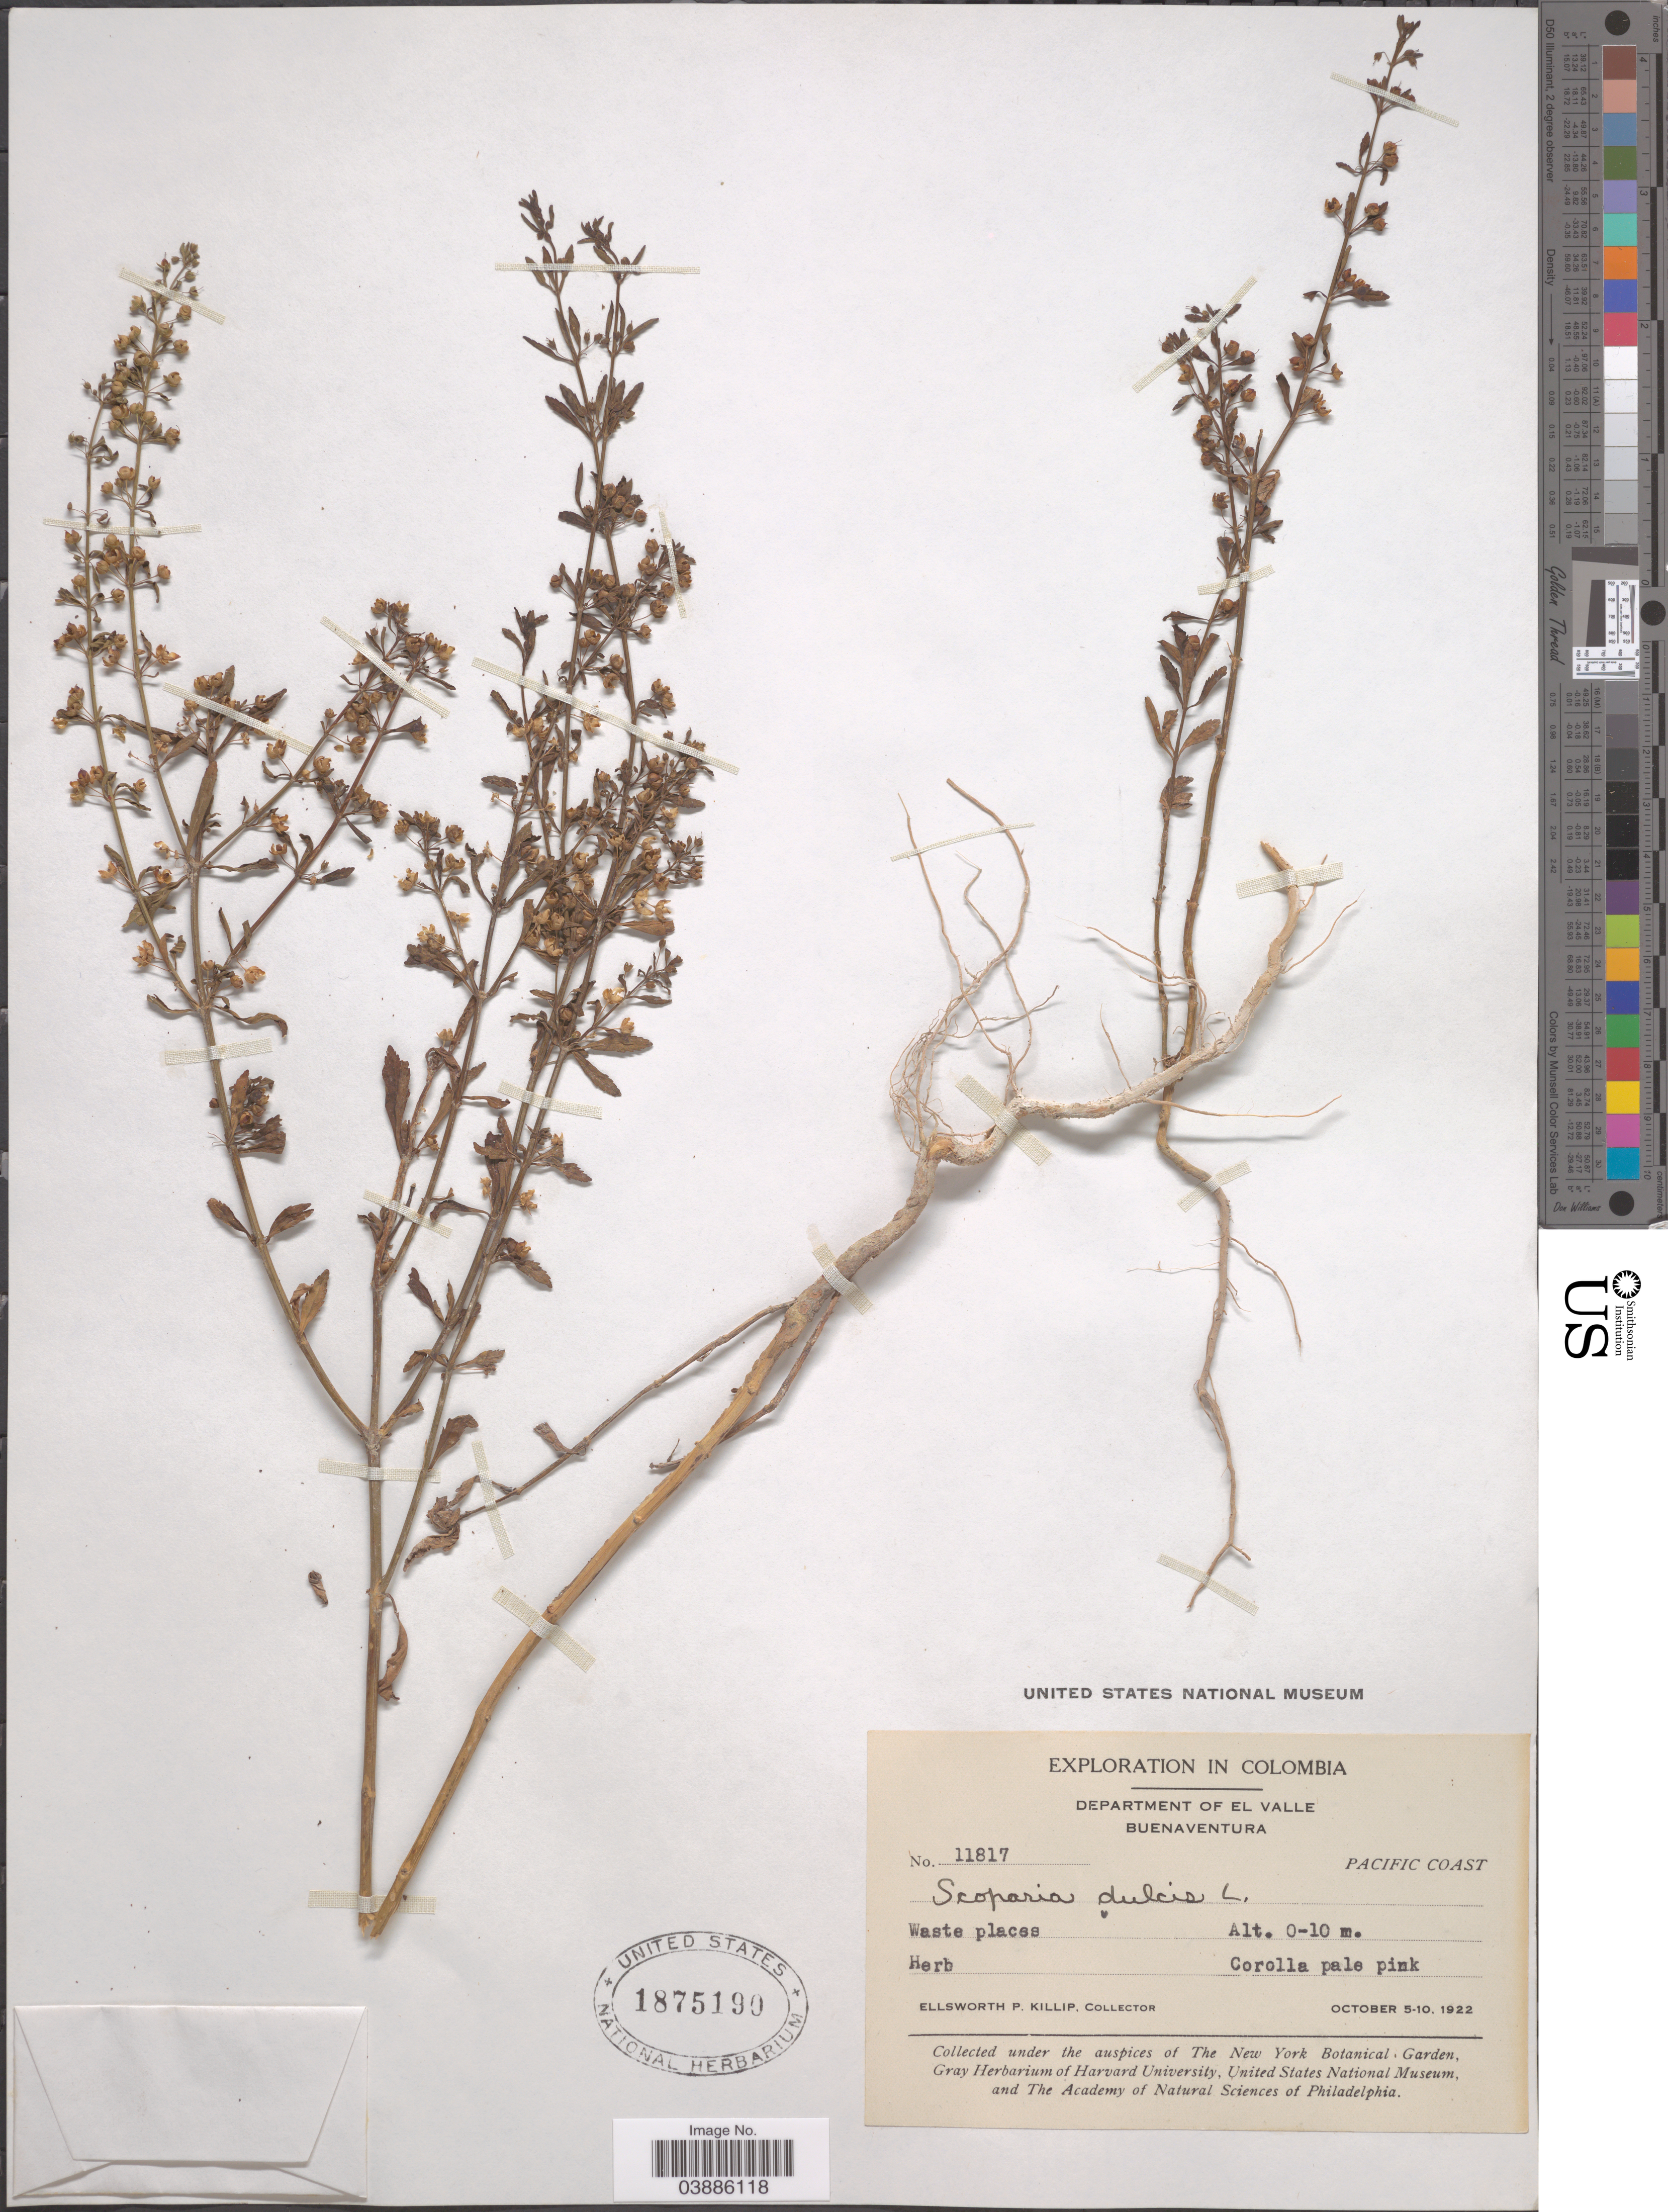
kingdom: Plantae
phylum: Tracheophyta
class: Magnoliopsida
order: Lamiales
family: Plantaginaceae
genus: Scoparia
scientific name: Scoparia dulcis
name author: L.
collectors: E. P. Killip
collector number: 11817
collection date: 1922-10-05/1922-10-10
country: Colombia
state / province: Valle del Cauca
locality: Department of El Valle. Buenaventura. Pacific Coast.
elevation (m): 0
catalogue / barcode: US 1875190